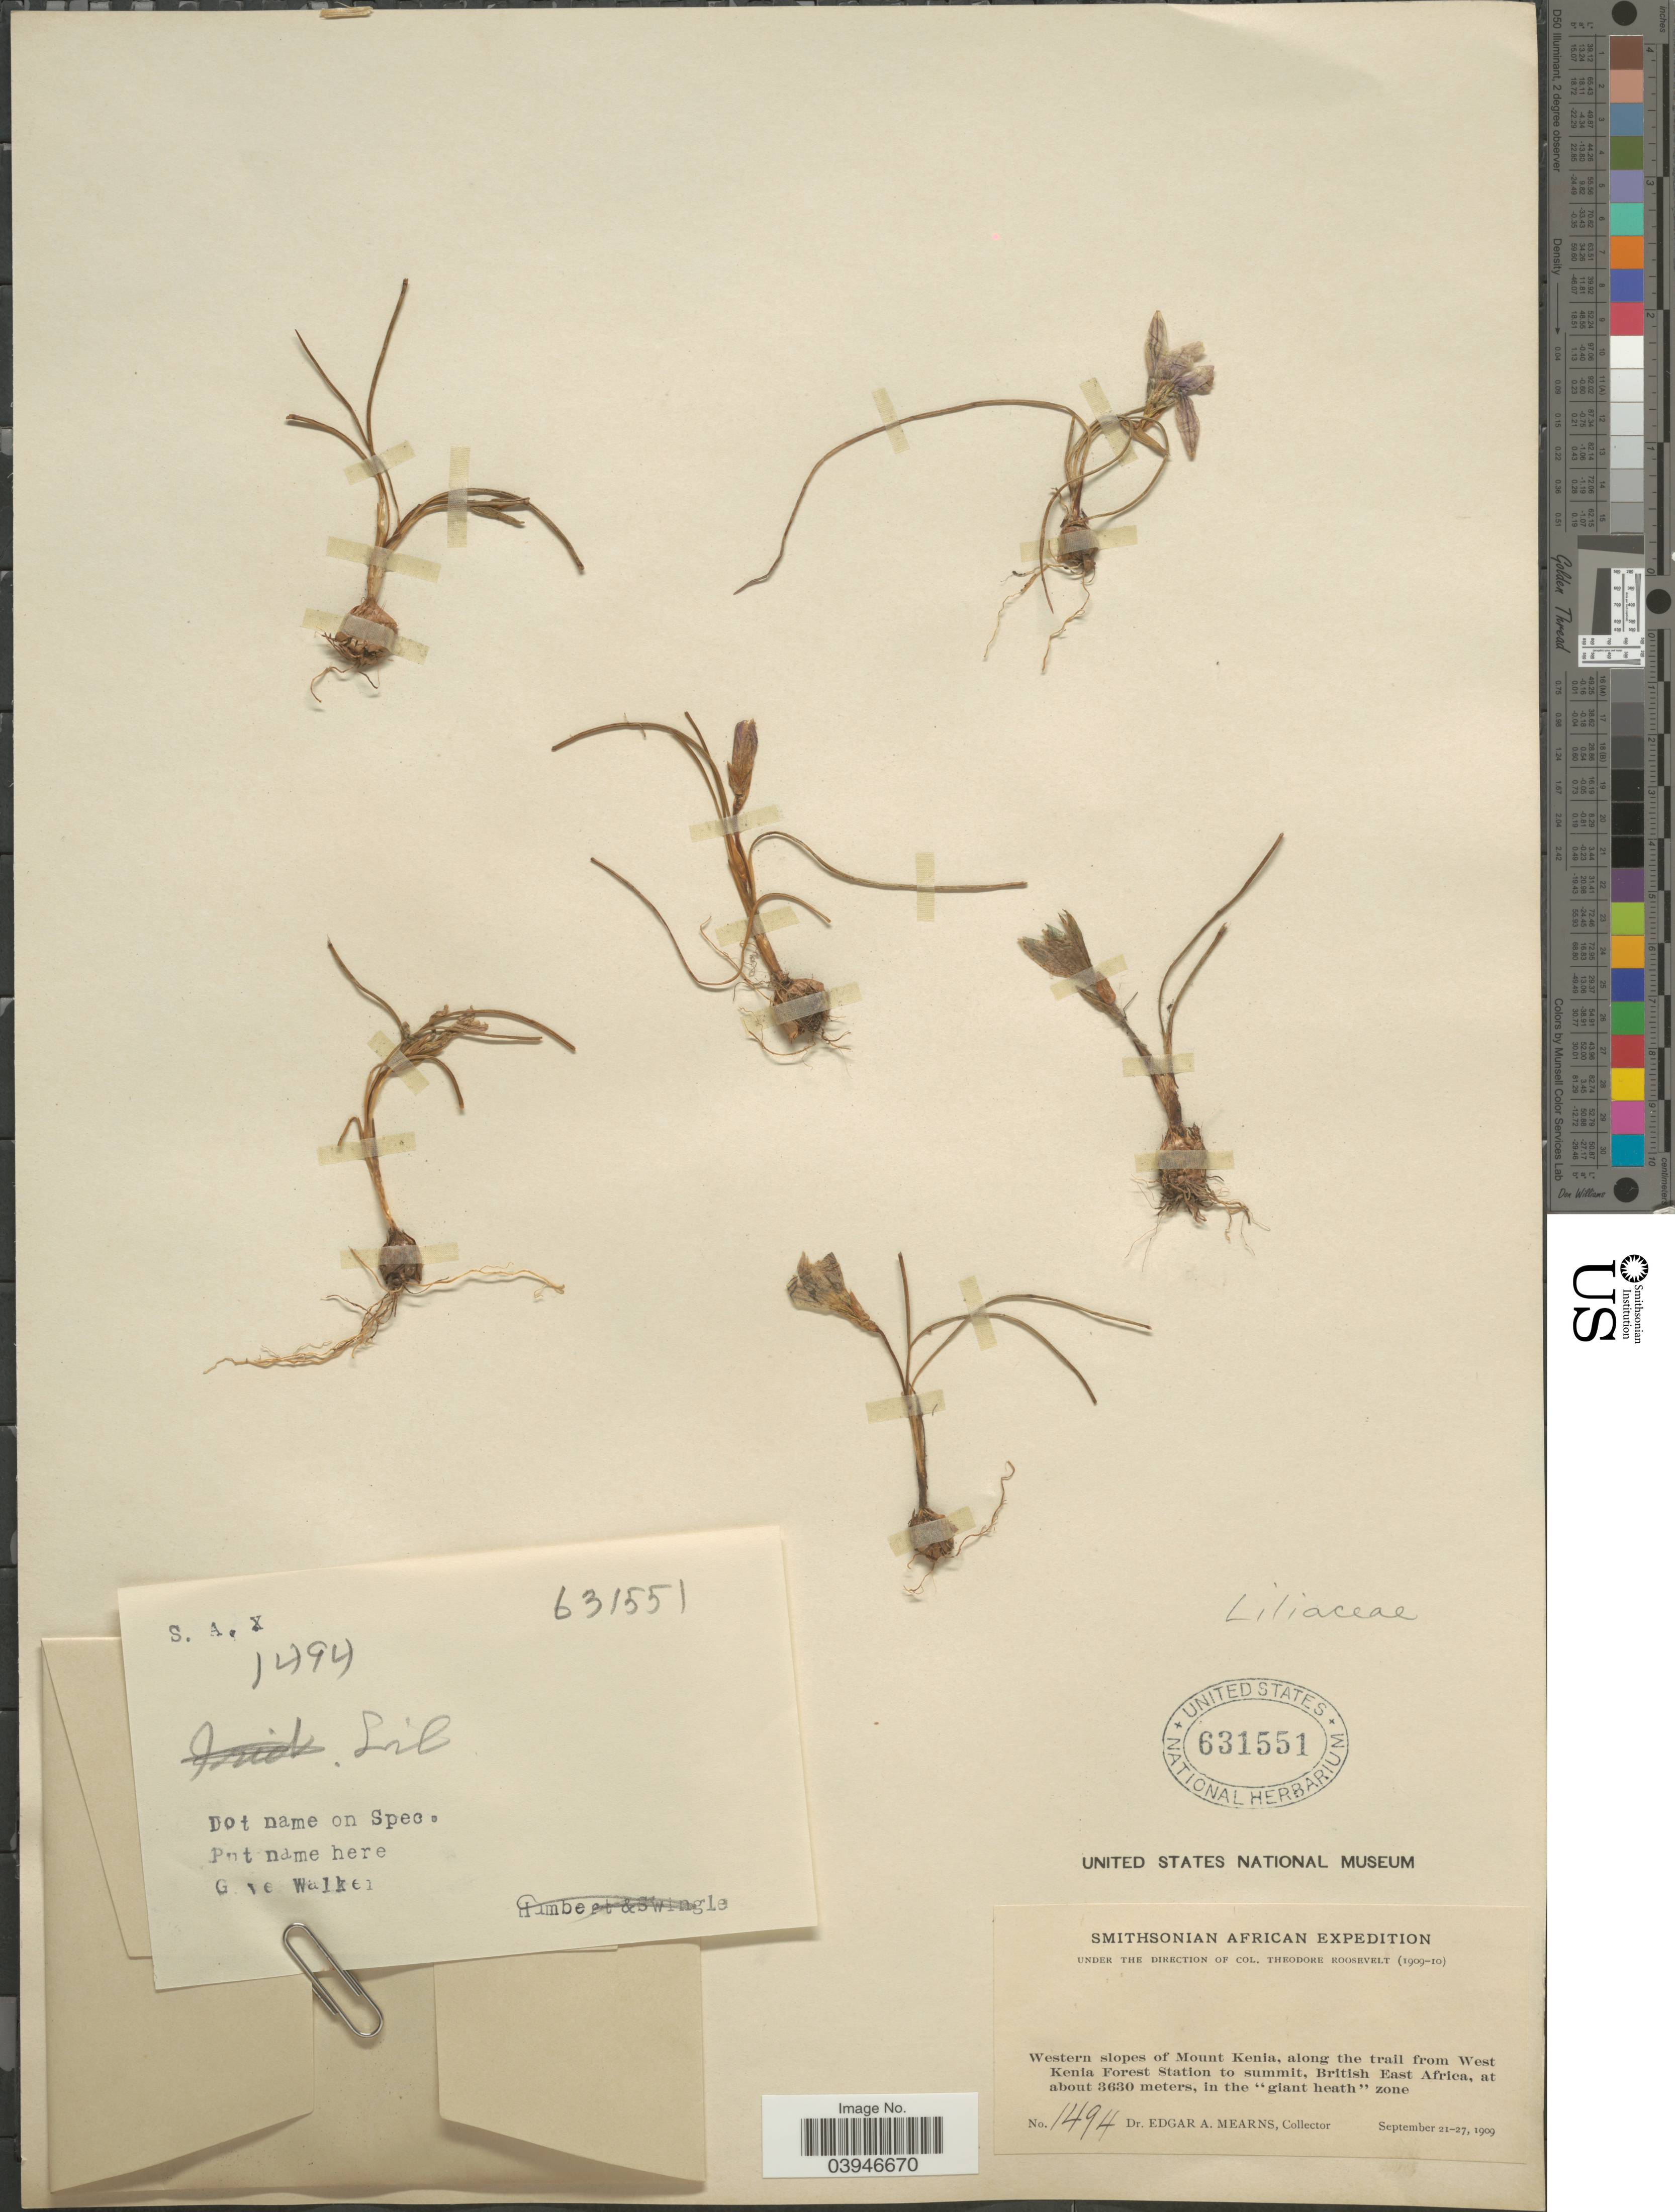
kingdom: Plantae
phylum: Tracheophyta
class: Liliopsida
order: Liliales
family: Liliaceae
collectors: E. A. Mearns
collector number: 1494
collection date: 1909-09-21/1909-09-27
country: Kenya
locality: Western slopes of Mount Kenia, along the trail from West Kenia Forest Station to summit, British East Africa, in the "giant heath" zone.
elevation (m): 3630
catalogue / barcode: US 631551